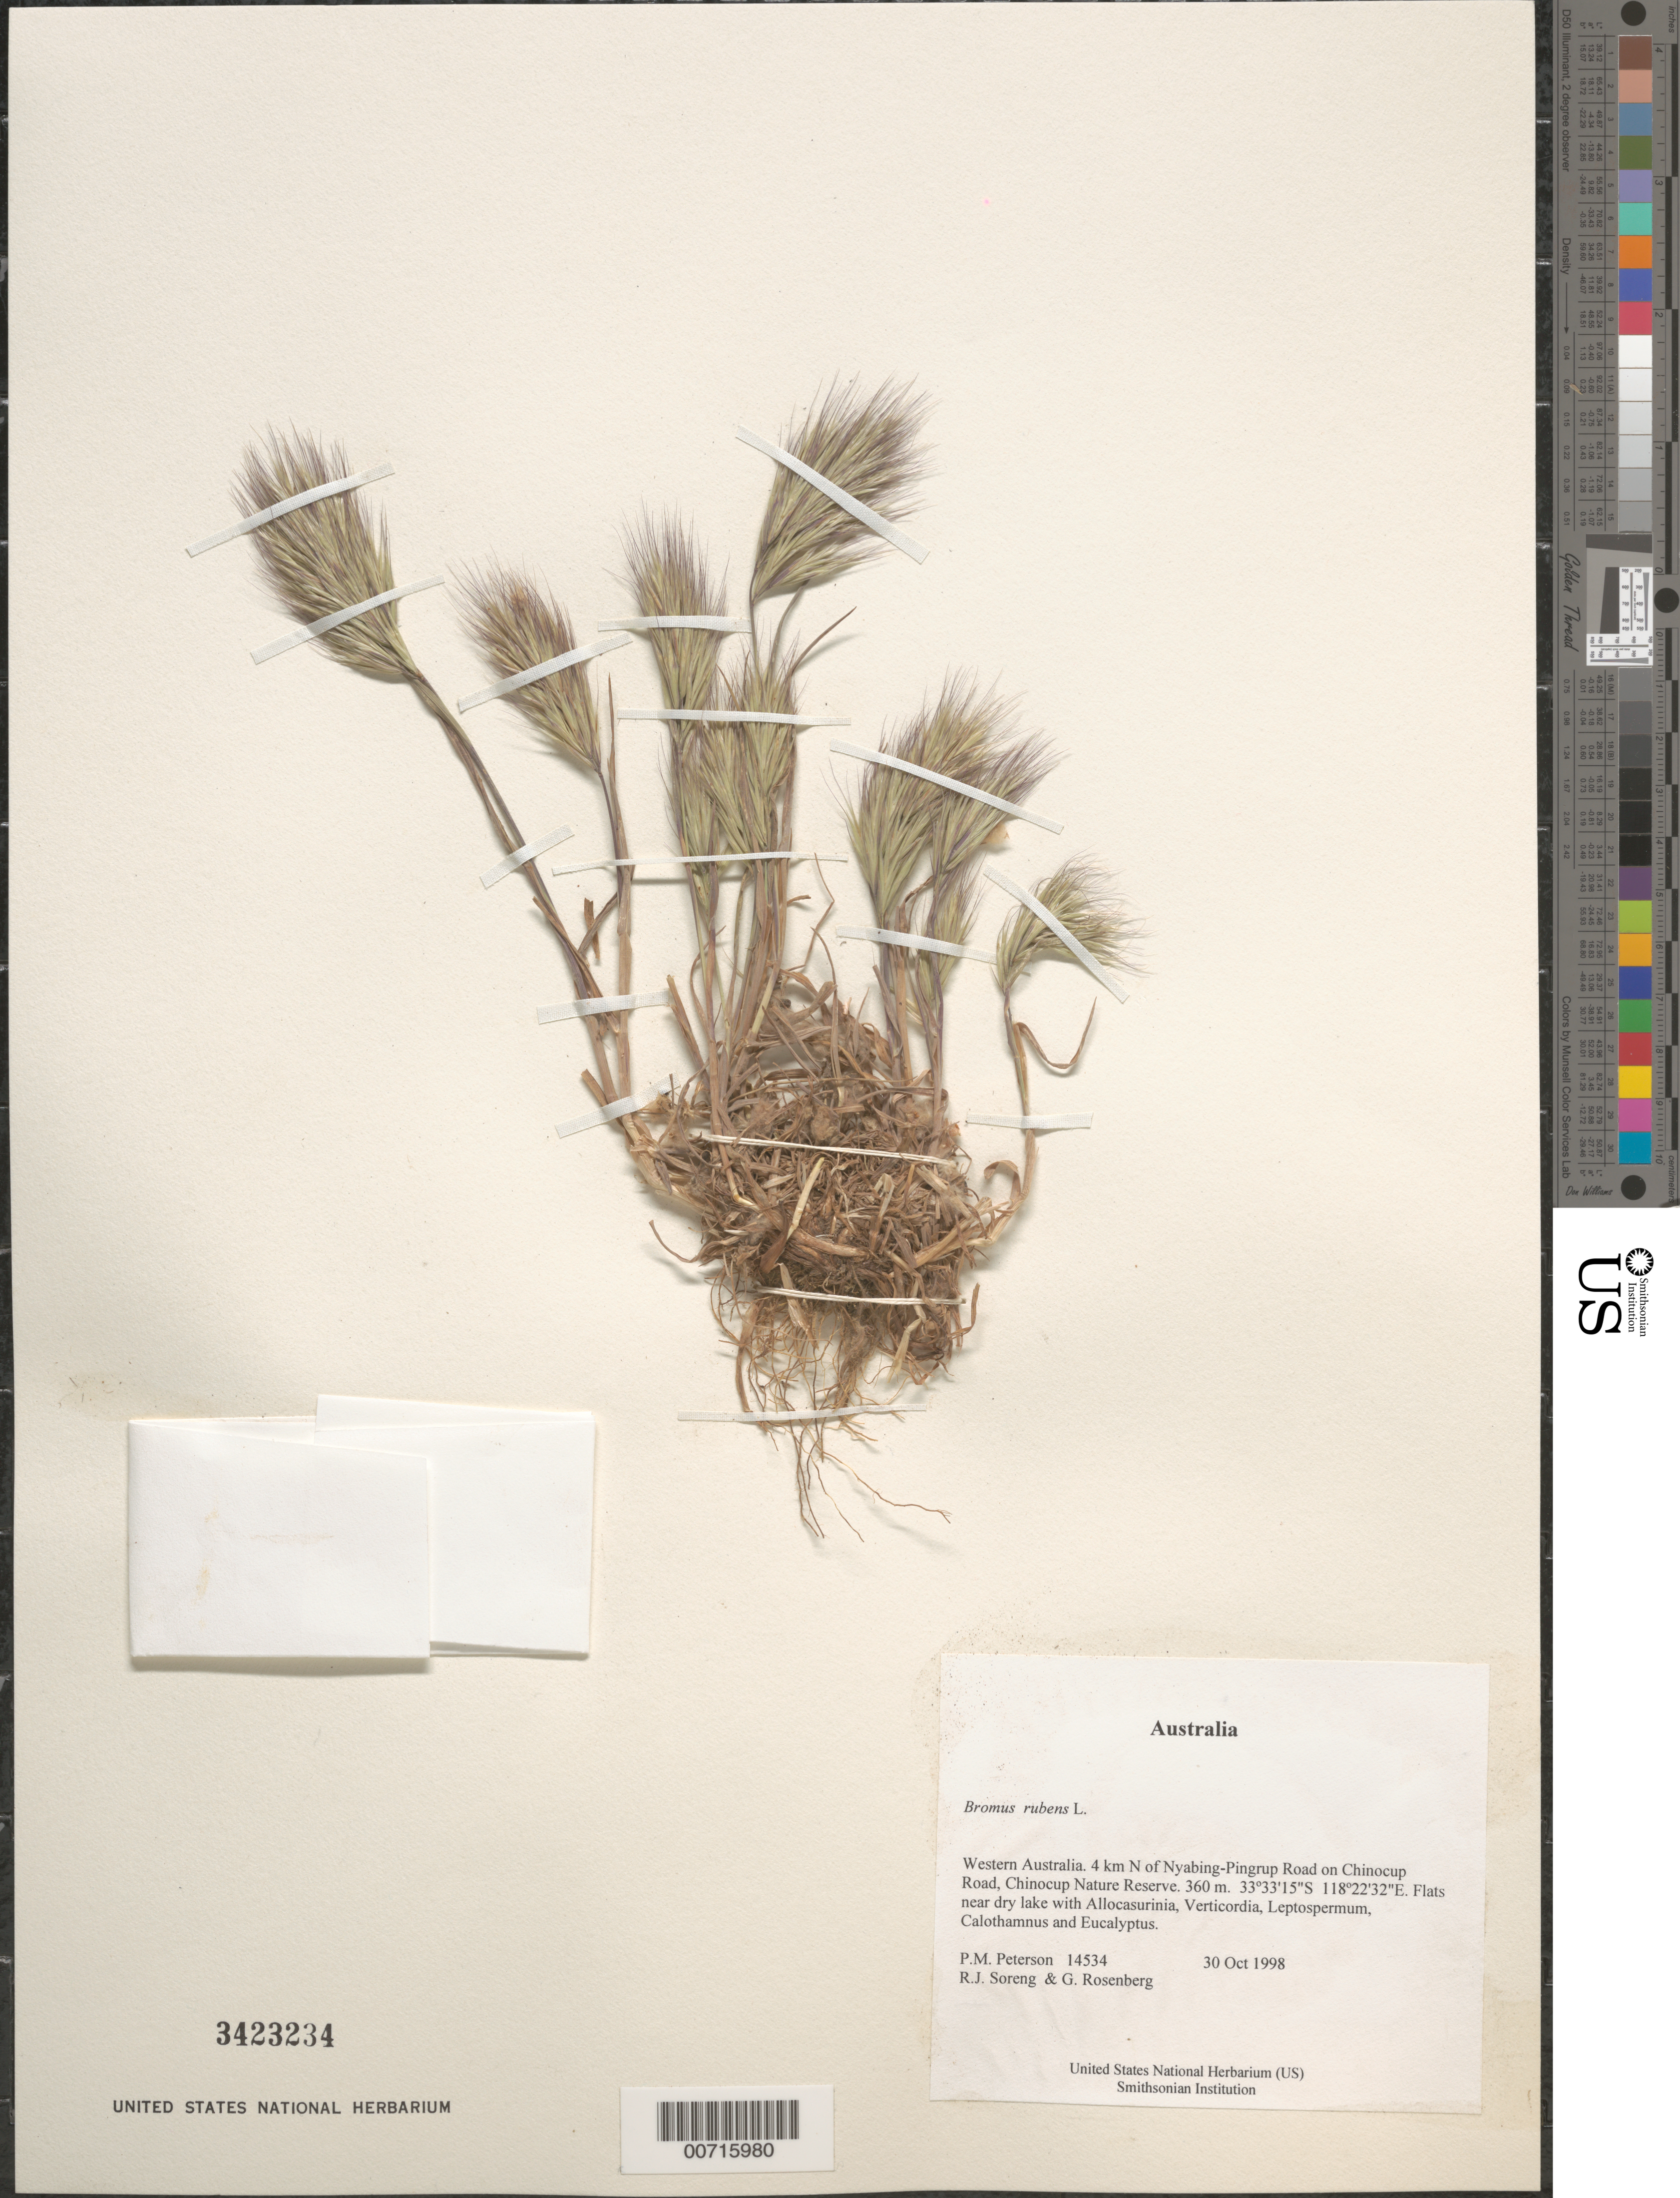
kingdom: Plantae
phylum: Tracheophyta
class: Liliopsida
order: Poales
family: Poaceae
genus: Bromus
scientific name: Bromus rubens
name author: L.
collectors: P. M. Peterson, R. J. Soreng & G. Rosenberg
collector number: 14534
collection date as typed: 30 Oct 1998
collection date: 1998-10-30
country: Australia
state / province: Western Australia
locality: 4 km N of Nyabing-Pingrup Road on Chinocup Road, Chinocup Nature Reserve.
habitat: Flats near dry lake with Allocasurinia, Verticordia, Leptospermum, Calothamnus and Eucalyptus.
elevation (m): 360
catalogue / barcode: US 3423234